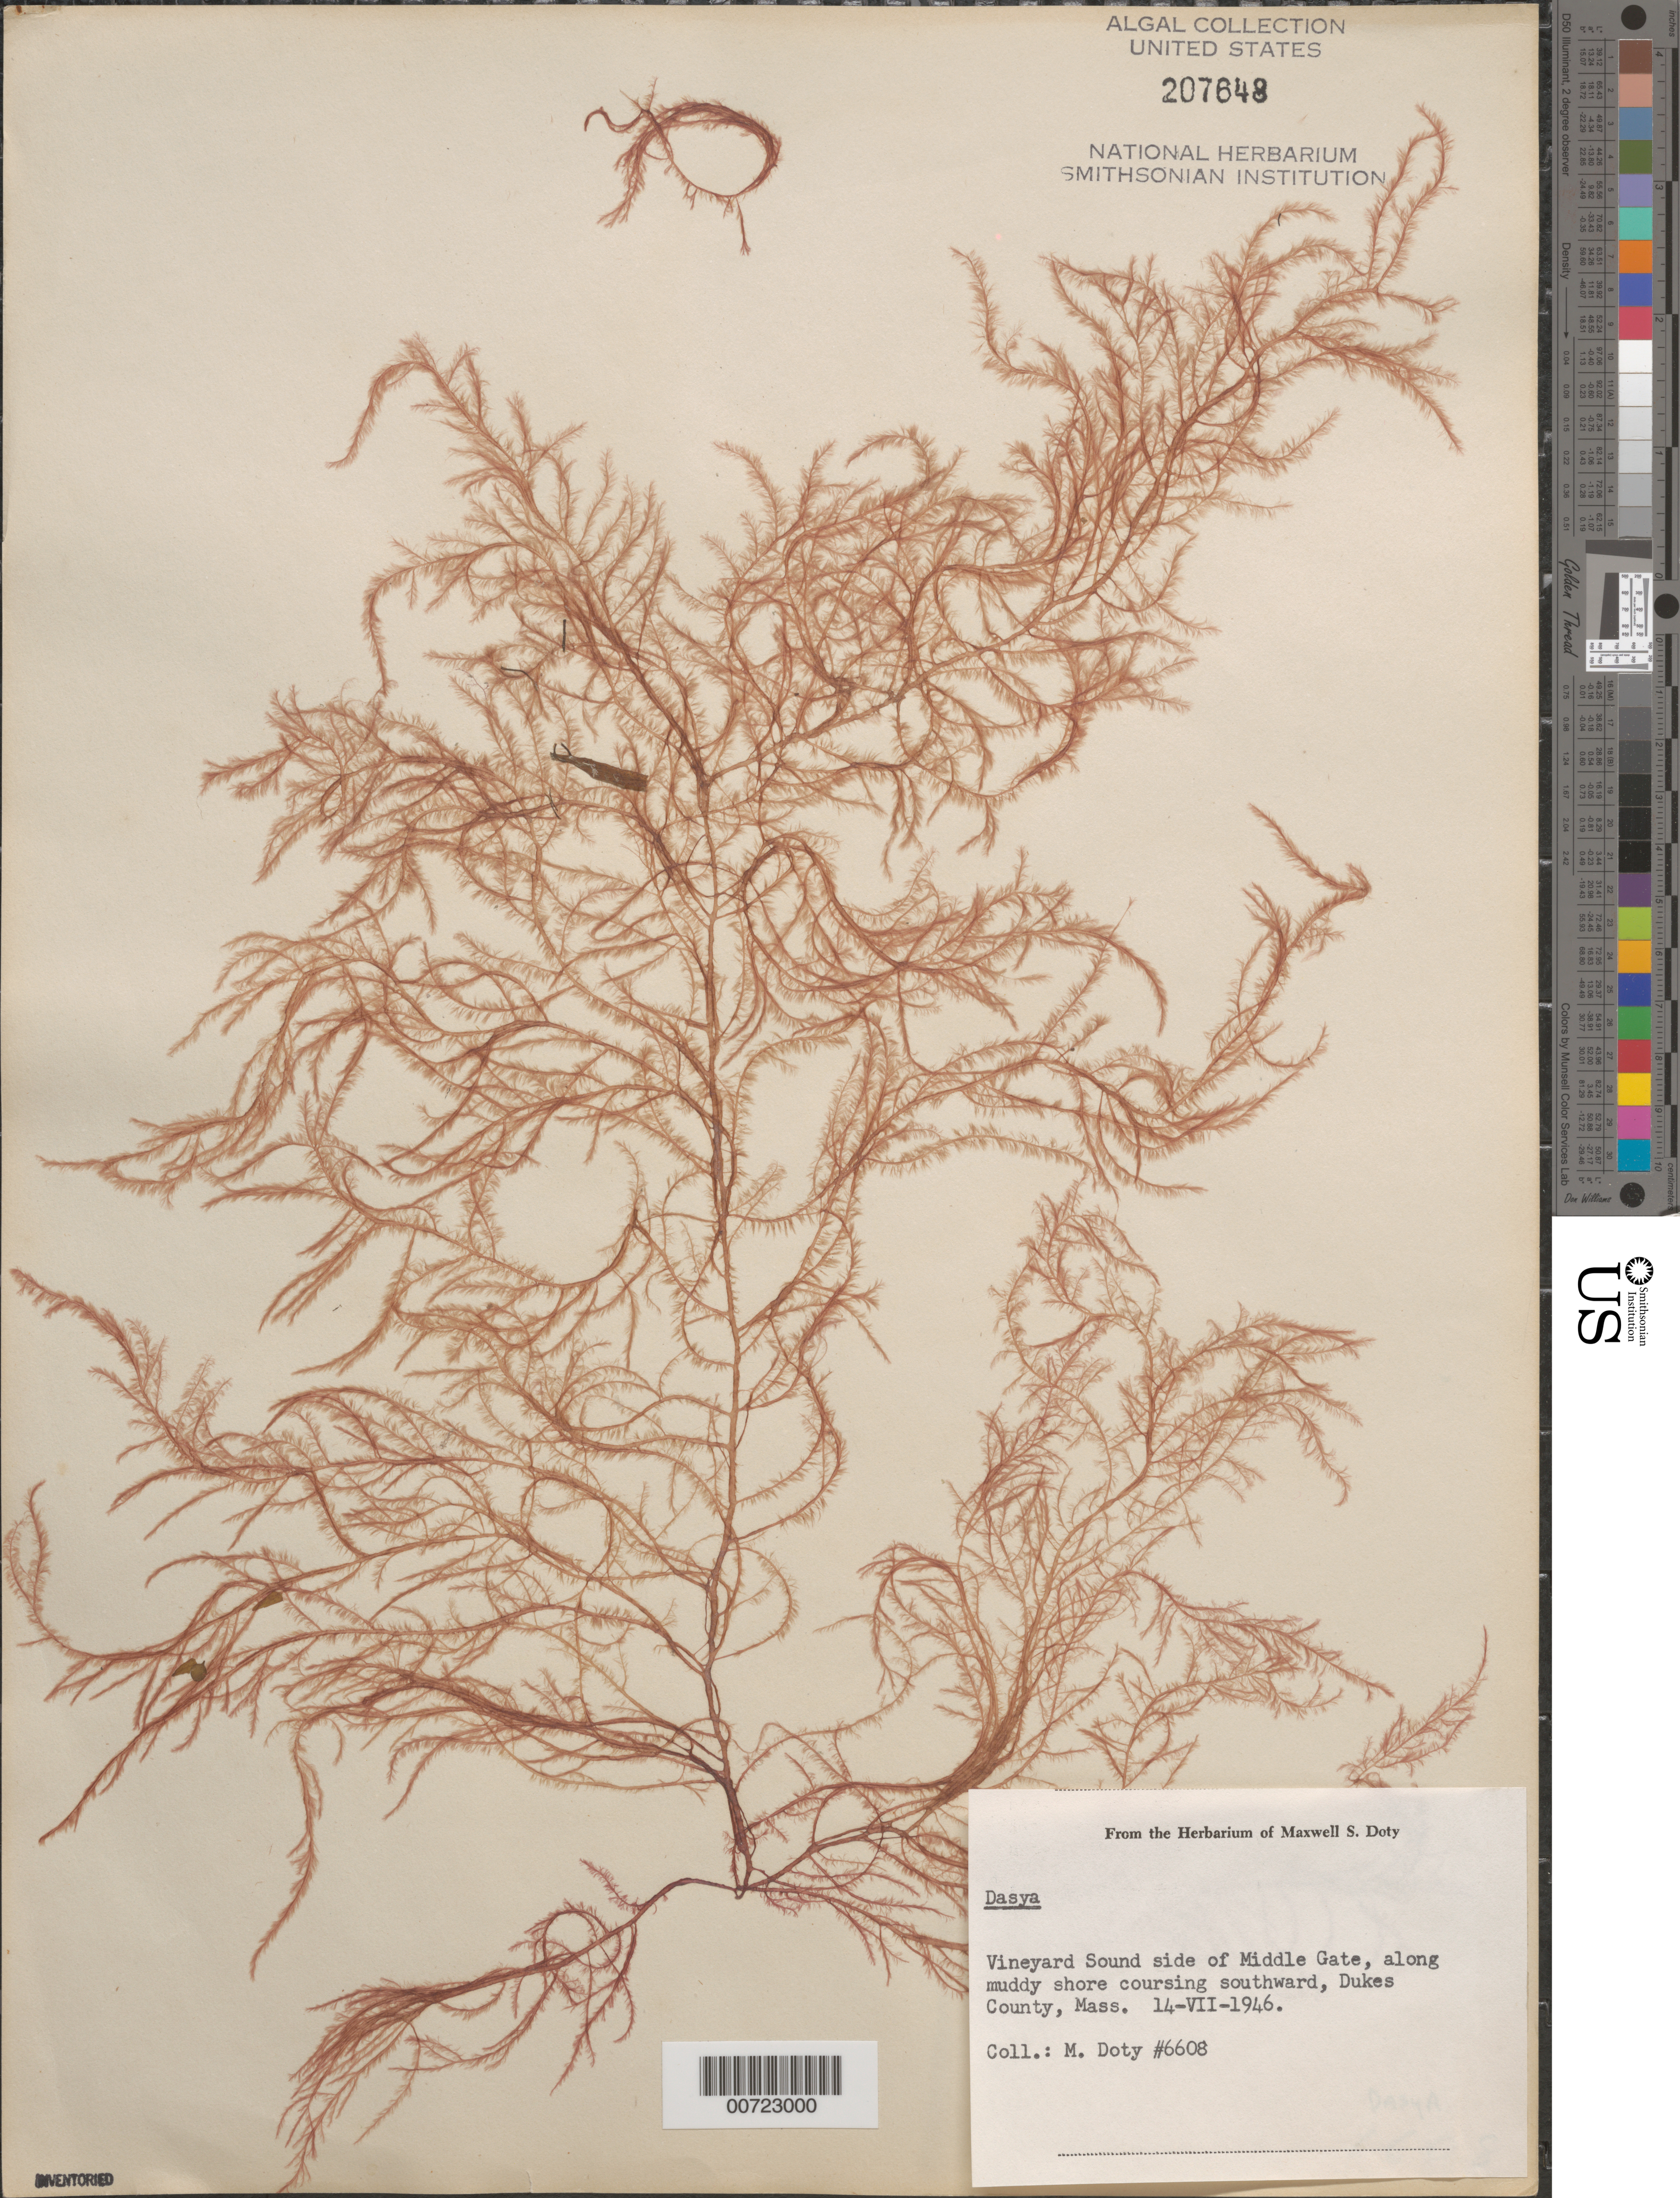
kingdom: Plantae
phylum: Rhodophyta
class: Florideophyceae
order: Ceramiales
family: Dasyaceae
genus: Dasya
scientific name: Dasya sp.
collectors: M. S. Doty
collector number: MSD 6608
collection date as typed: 14 Jul 1946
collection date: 1946-07-14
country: United States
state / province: Massachusetts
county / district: Dukes County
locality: Vineyard Sound side of Middle Gate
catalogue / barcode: US 207648